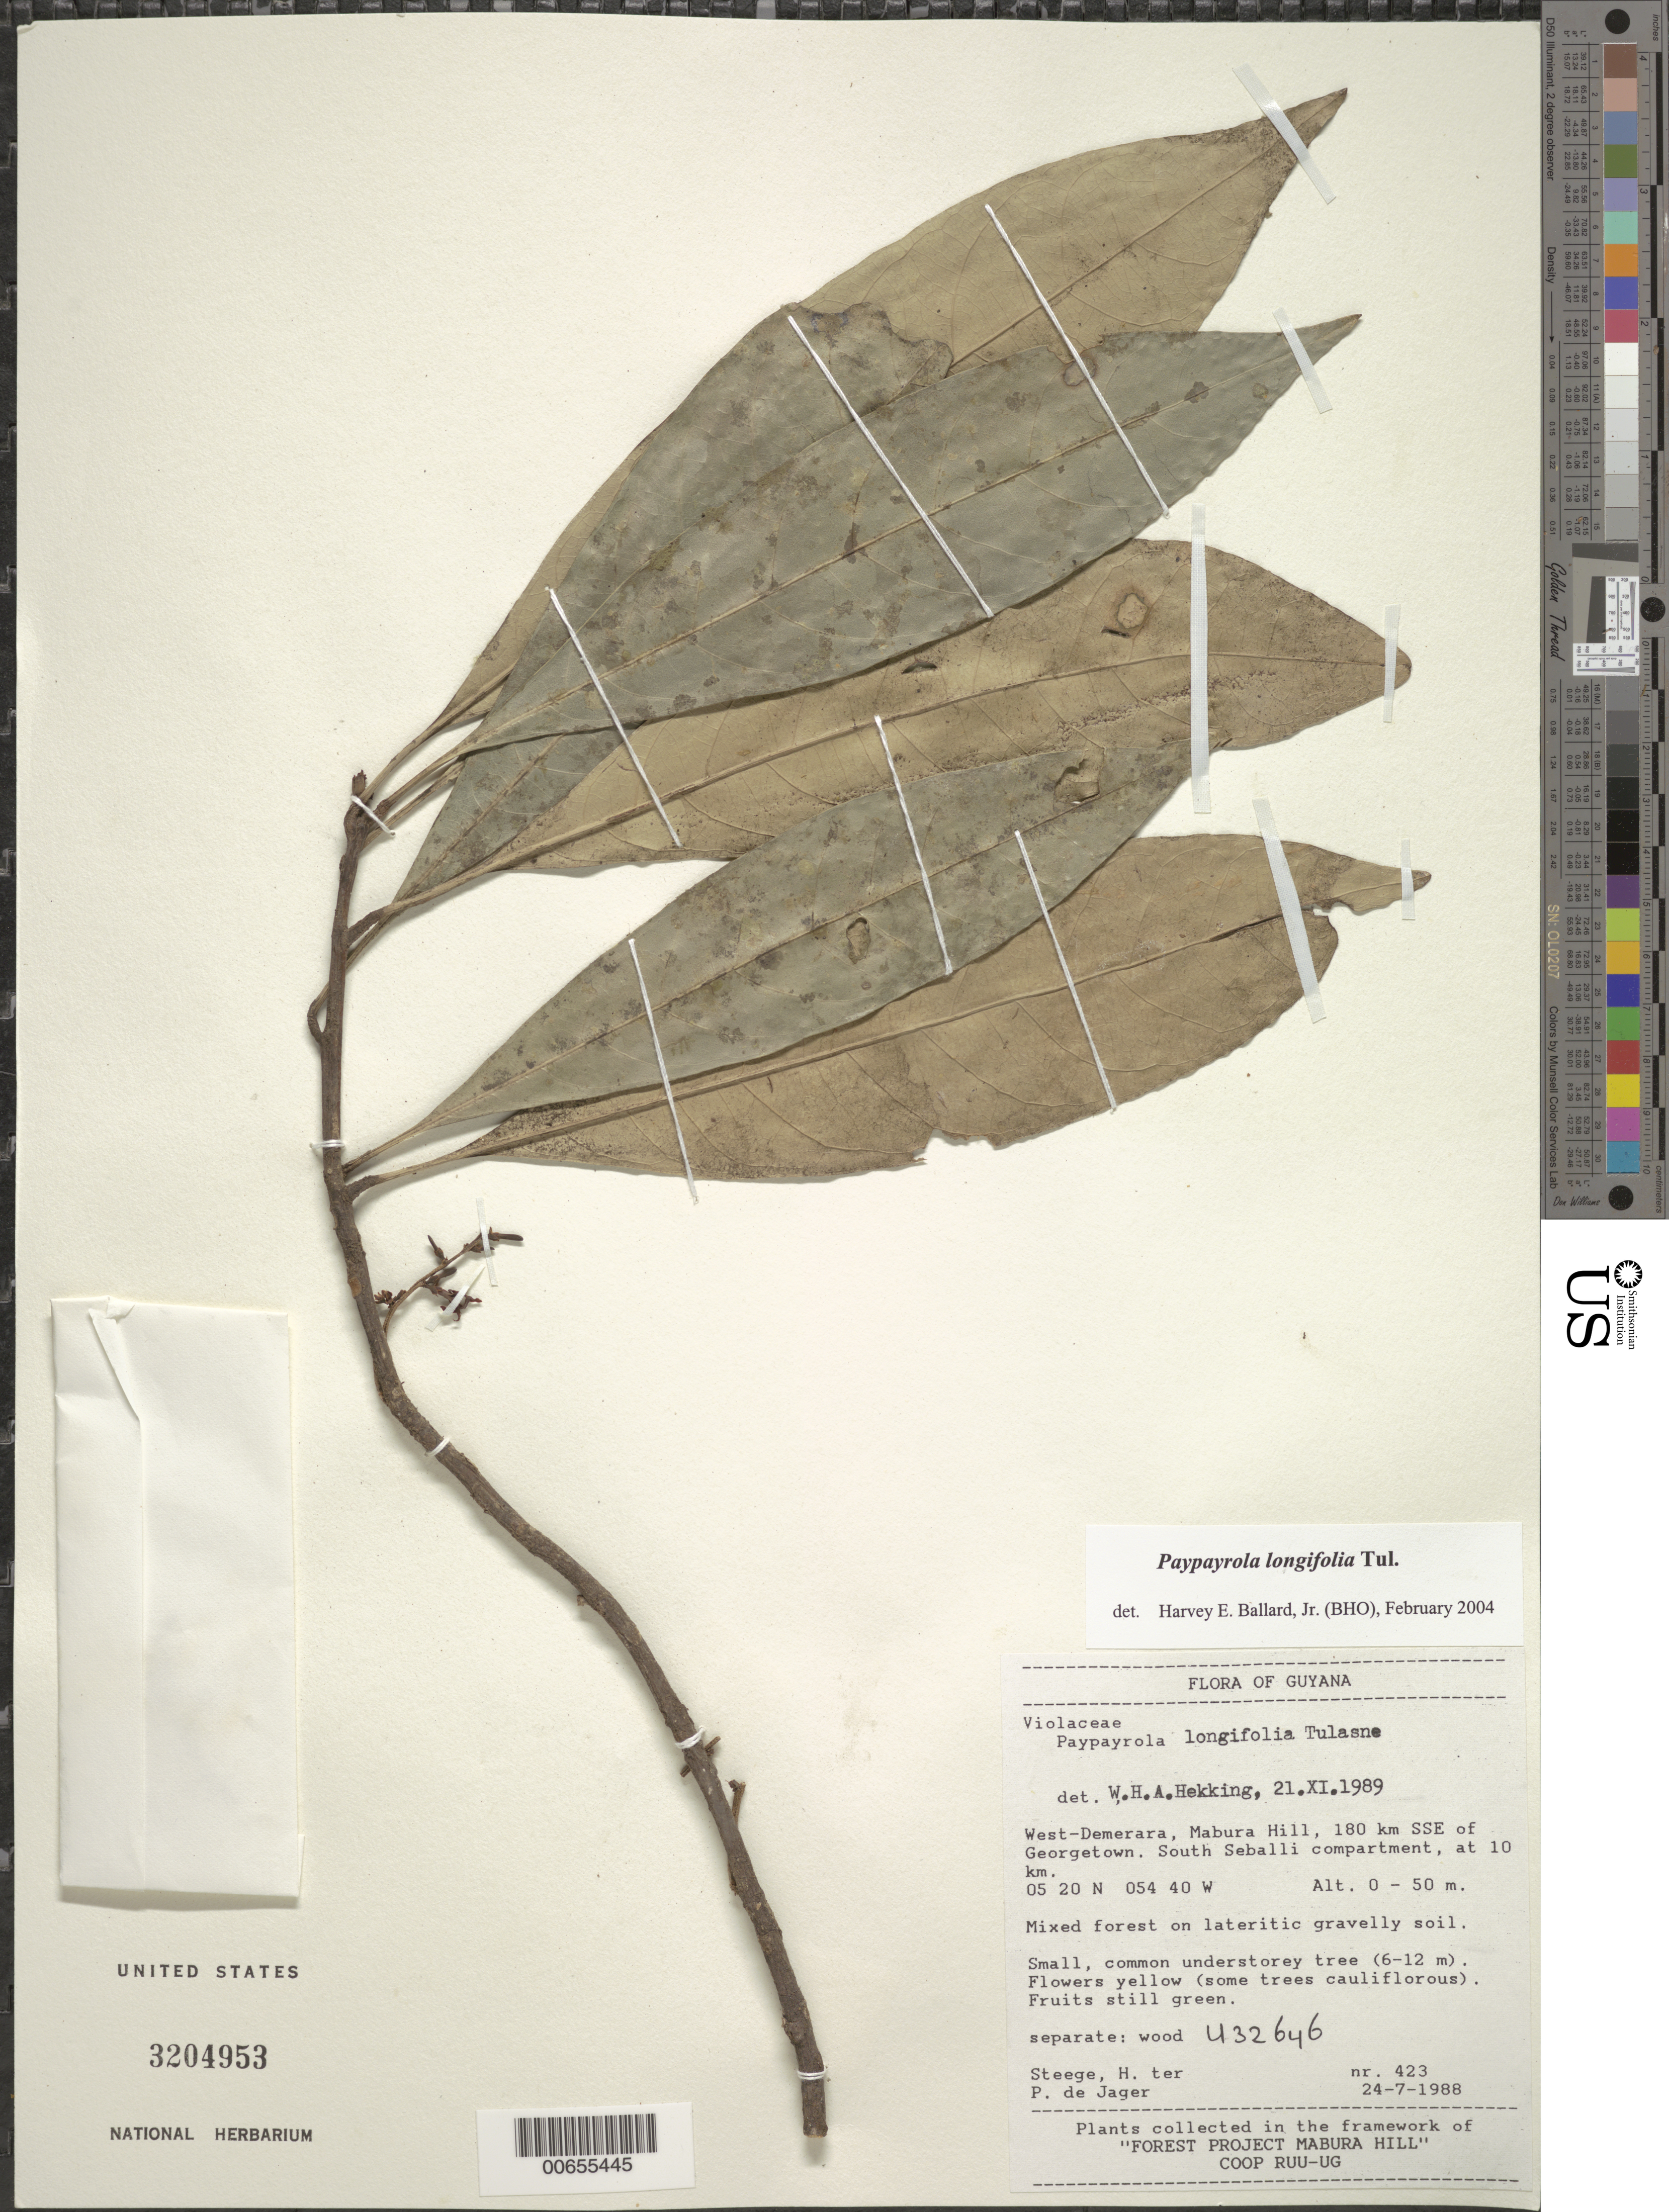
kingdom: Plantae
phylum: Tracheophyta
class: Magnoliopsida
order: Malpighiales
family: Violaceae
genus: Paypayrola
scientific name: Paypayrola longifolia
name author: Tul.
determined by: Ballard, Harvey E.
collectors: H. ter Steege, B. Welle & P. De Jager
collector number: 423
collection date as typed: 24-Jul-88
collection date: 1988-07-24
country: Guyana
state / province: U. Demerara-Berbice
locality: Mabura Hill, 180 km SSE of Georgetown, South Seballi compartment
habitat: Mixed forest on lateritic gravelly soil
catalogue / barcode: US 3204953